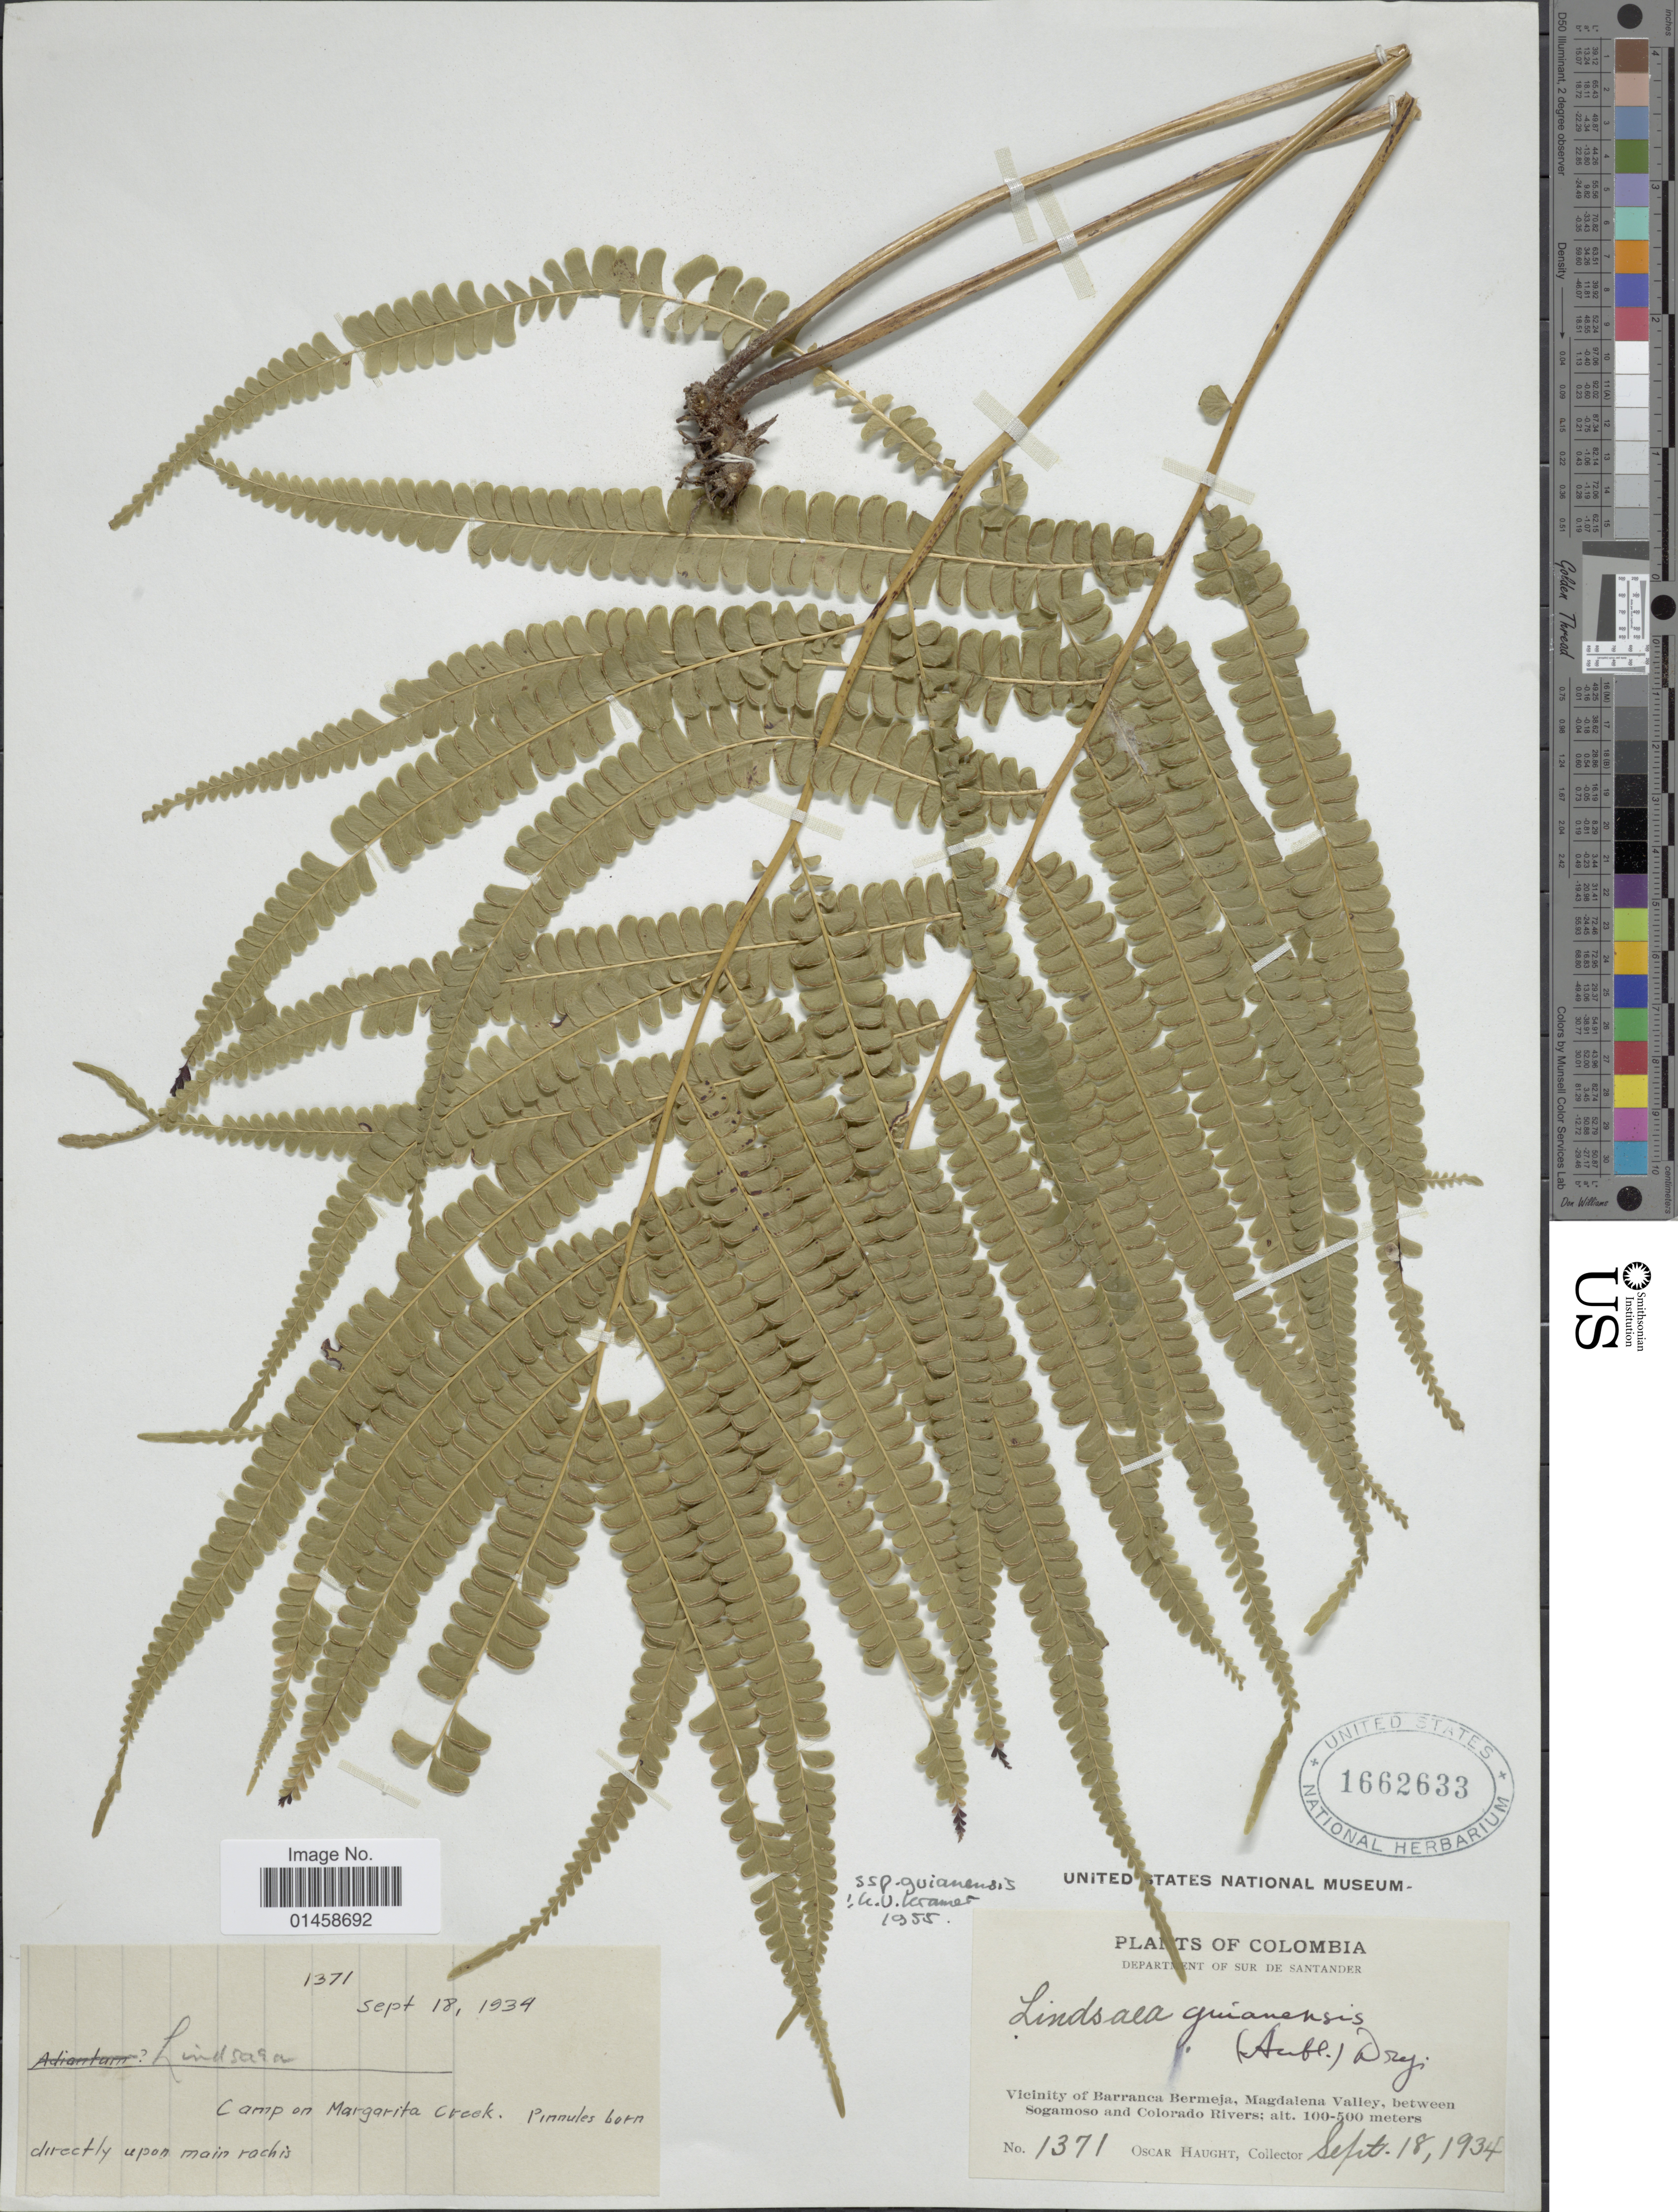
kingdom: Plantae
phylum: Tracheophyta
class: Polypodiopsida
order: Polypodiales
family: Lindsaeaceae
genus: Lindsaea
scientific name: Lindsaea guianensis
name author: (Aubl.) Dryand.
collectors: O. L. Haught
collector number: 1371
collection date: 1934-09-18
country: Colombia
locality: Department of Sur de Santander, Vicinity of Barranca Bermeja, Magdalena Valley , between Sogamoso and Colorado Rivers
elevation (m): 100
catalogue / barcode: US 1662633